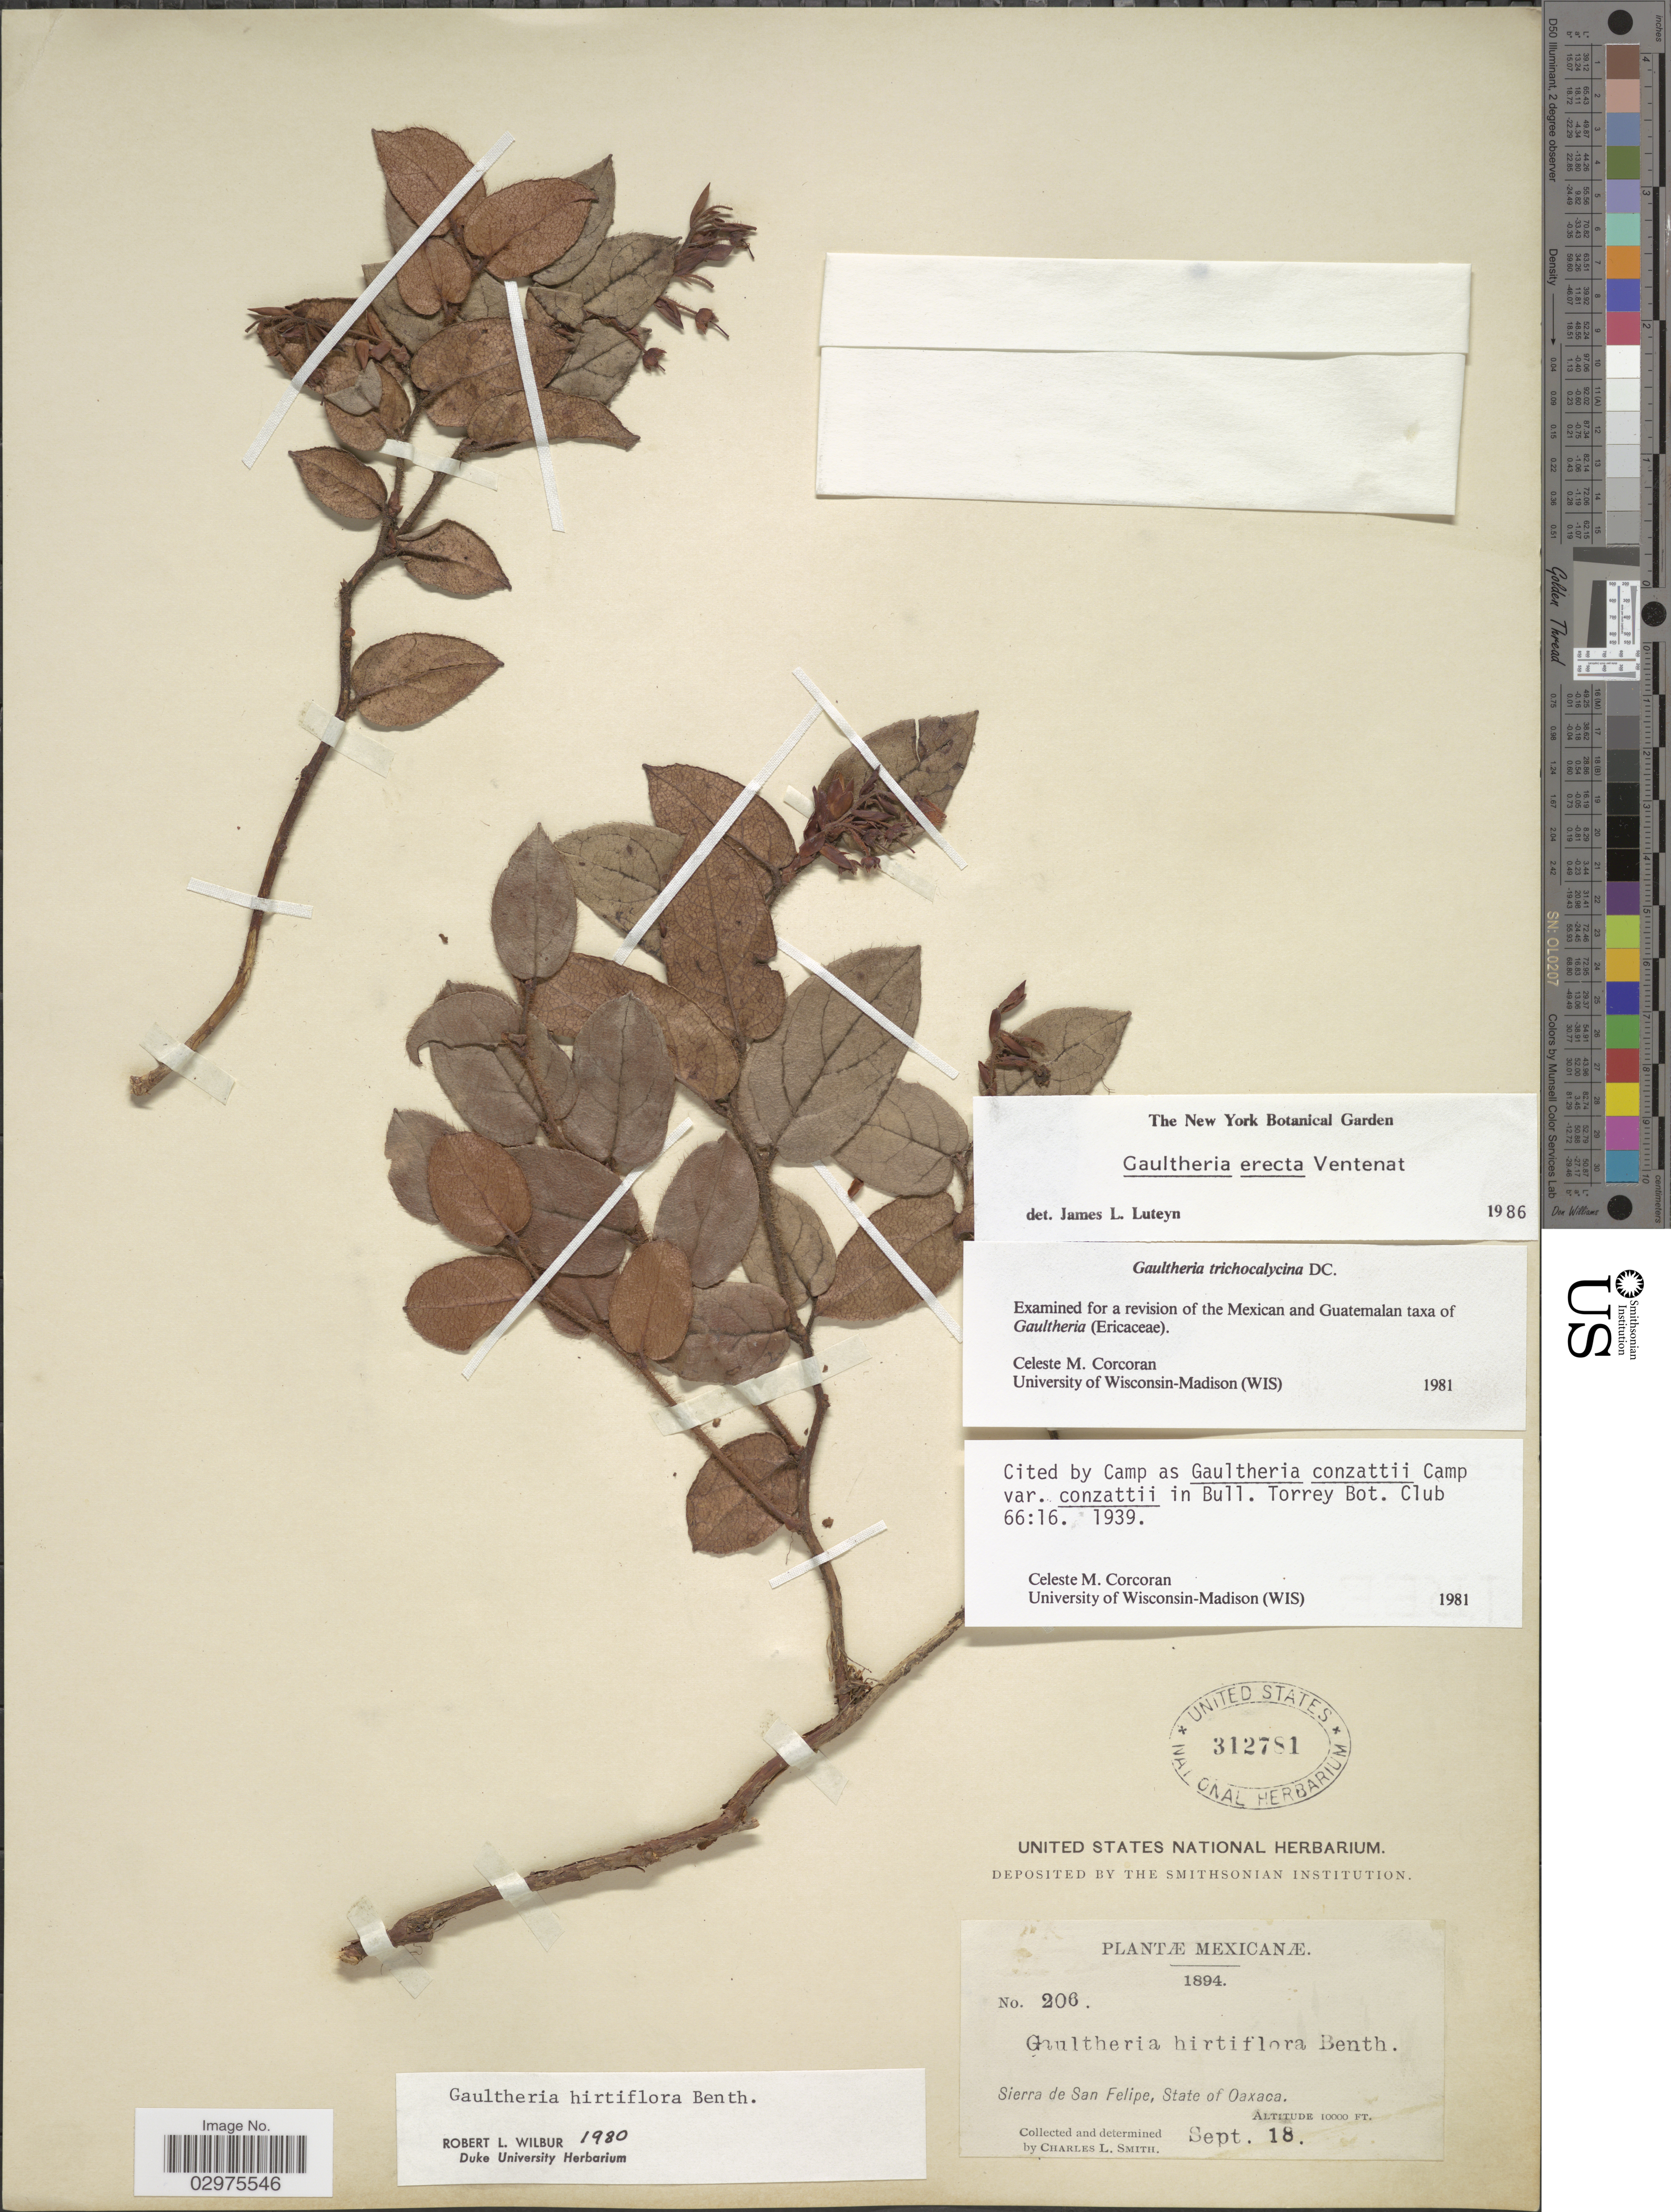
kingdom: Plantae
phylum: Tracheophyta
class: Magnoliopsida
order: Ericales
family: Ericaceae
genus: Gaultheria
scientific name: Gaultheria erecta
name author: Vent.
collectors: C. L. Smith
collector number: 206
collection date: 1894-09-18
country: Mexico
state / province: Oaxaca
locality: Sierra de San Felipe.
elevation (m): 3048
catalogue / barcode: US 312781